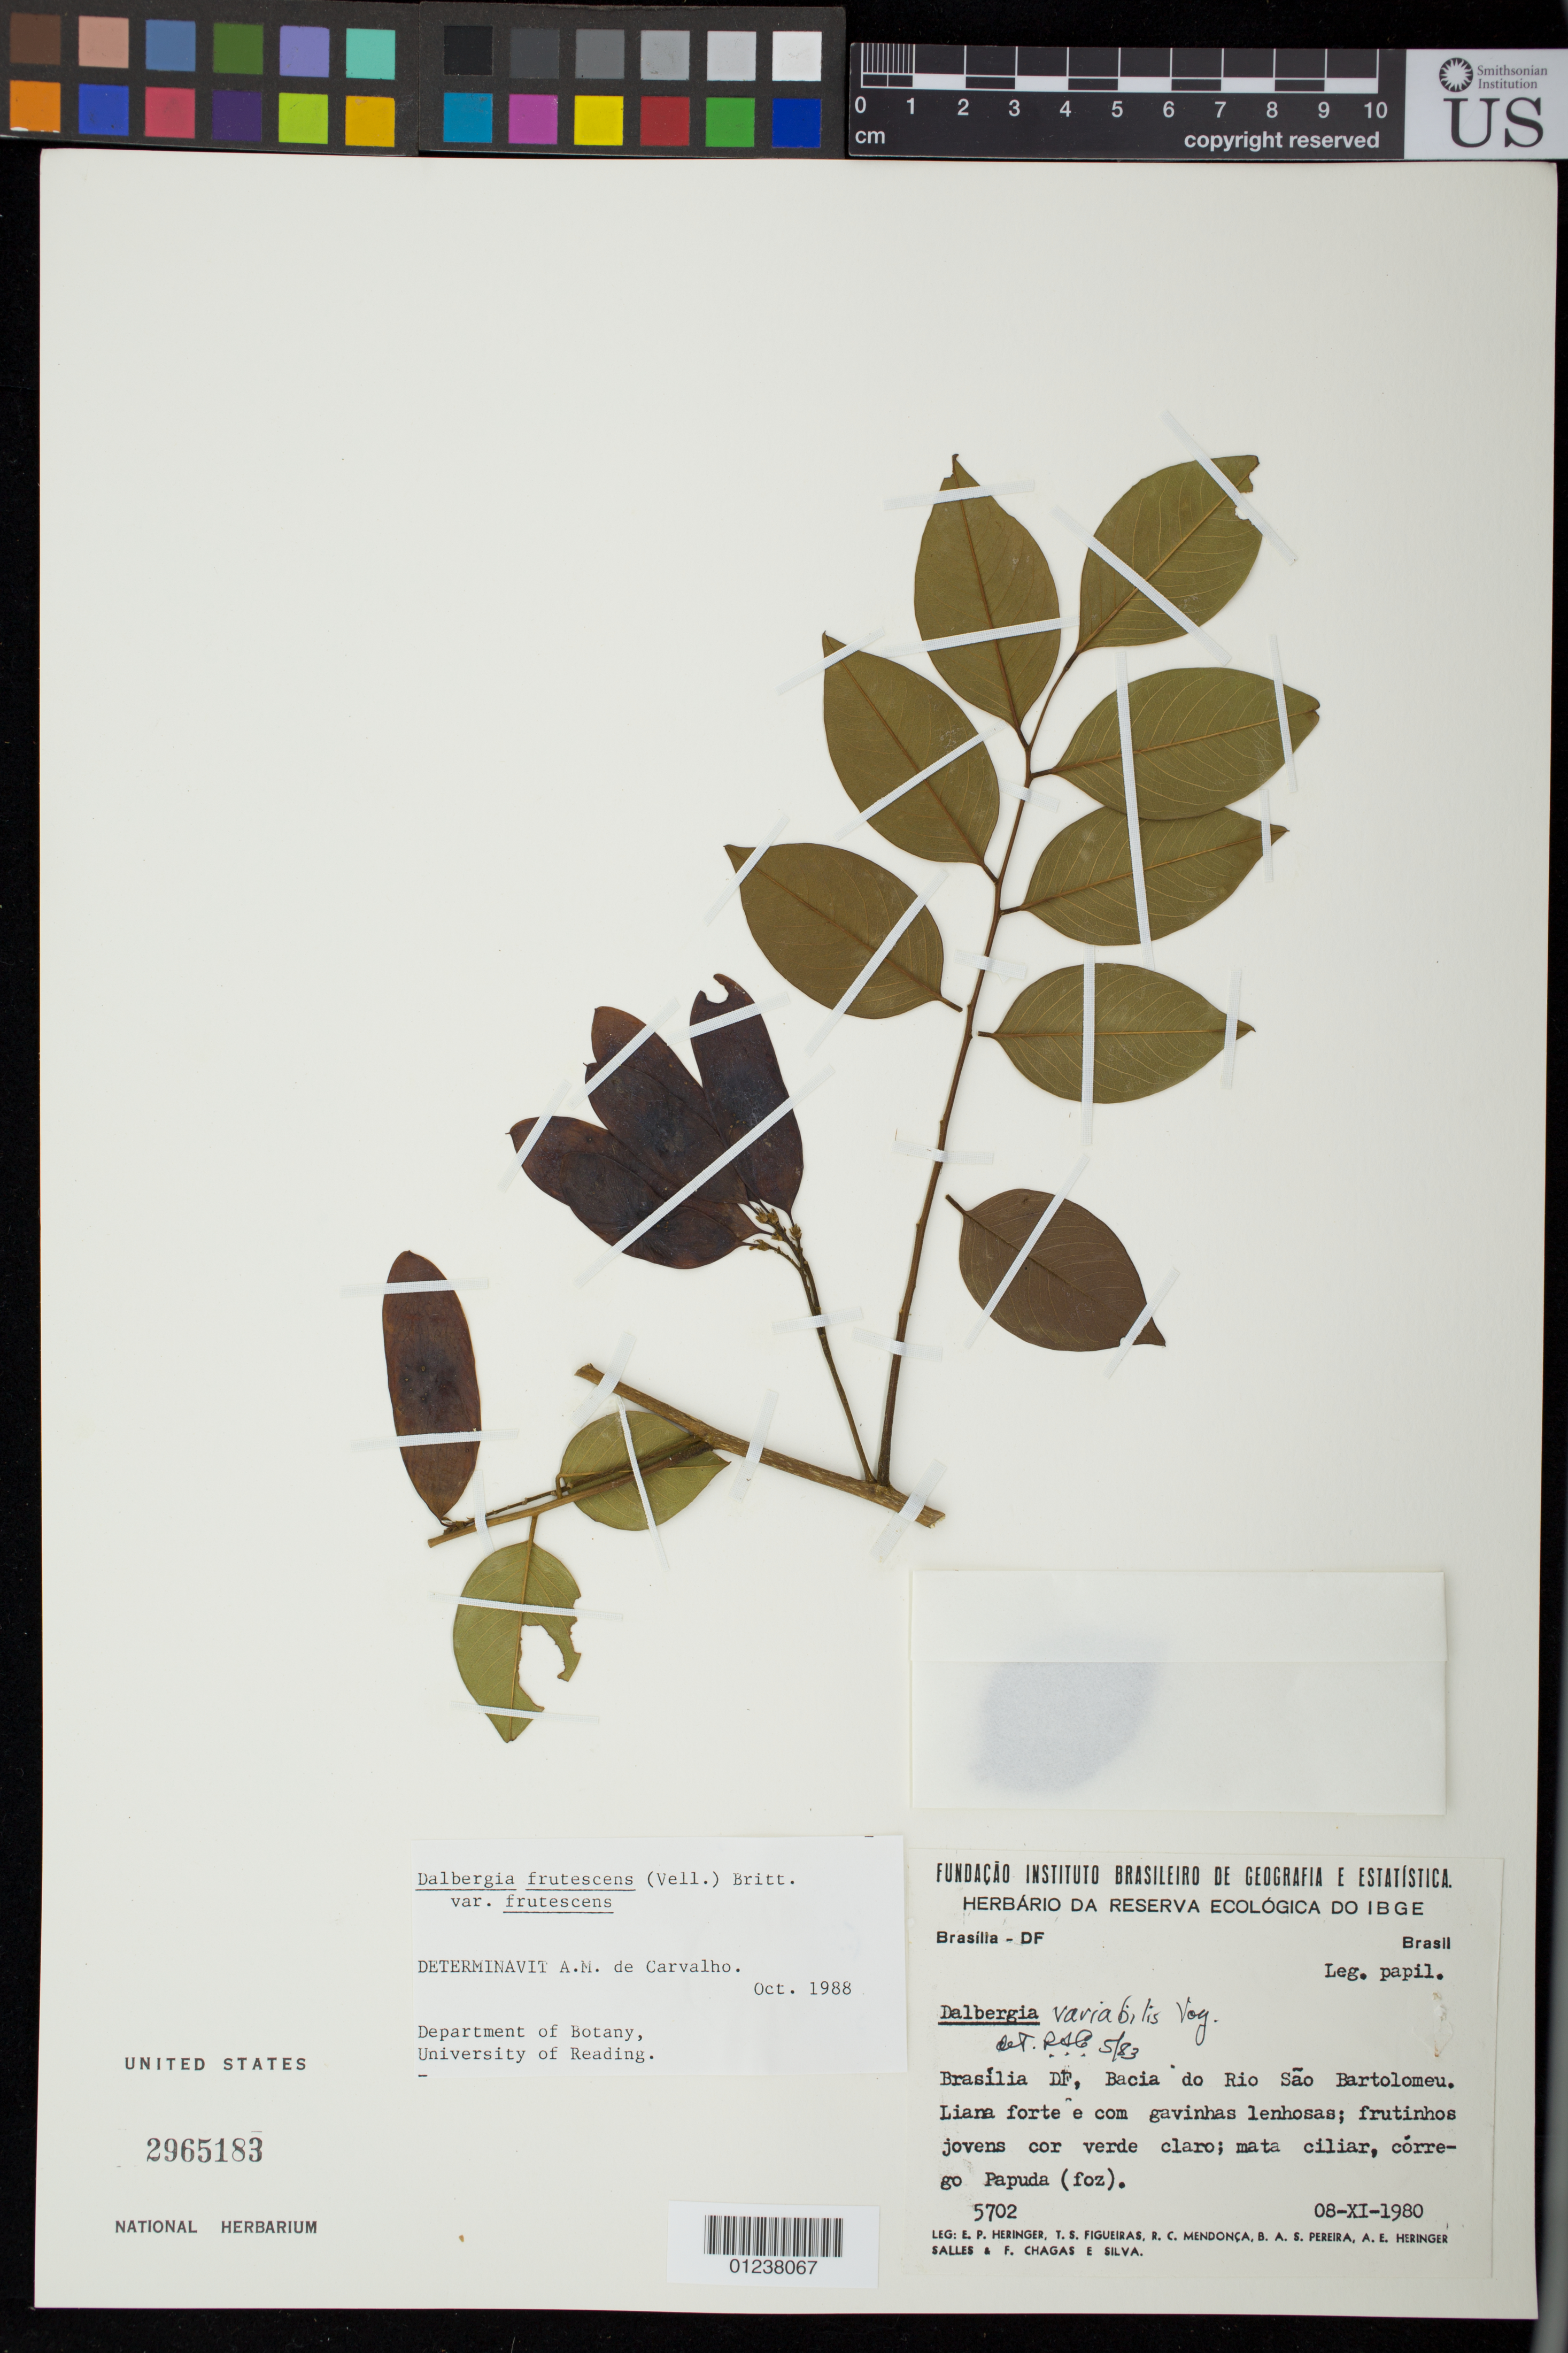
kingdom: Plantae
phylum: Tracheophyta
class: Magnoliopsida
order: Fabales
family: Fabaceae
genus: Dalbergia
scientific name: Dalbergia frutescens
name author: (Vell.) Britton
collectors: E. P. Heringer, T. S. Figueiras, R. C. de Mendonça, B. A. S. Pereira, A. E. Heringer Salles & F. Chagas e Silva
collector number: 5702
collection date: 1980-11-08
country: Brazil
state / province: Distrito Federal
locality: Brasilia - DF. Bacia do Rio Sao Bartolomeu.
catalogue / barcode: US 2965183